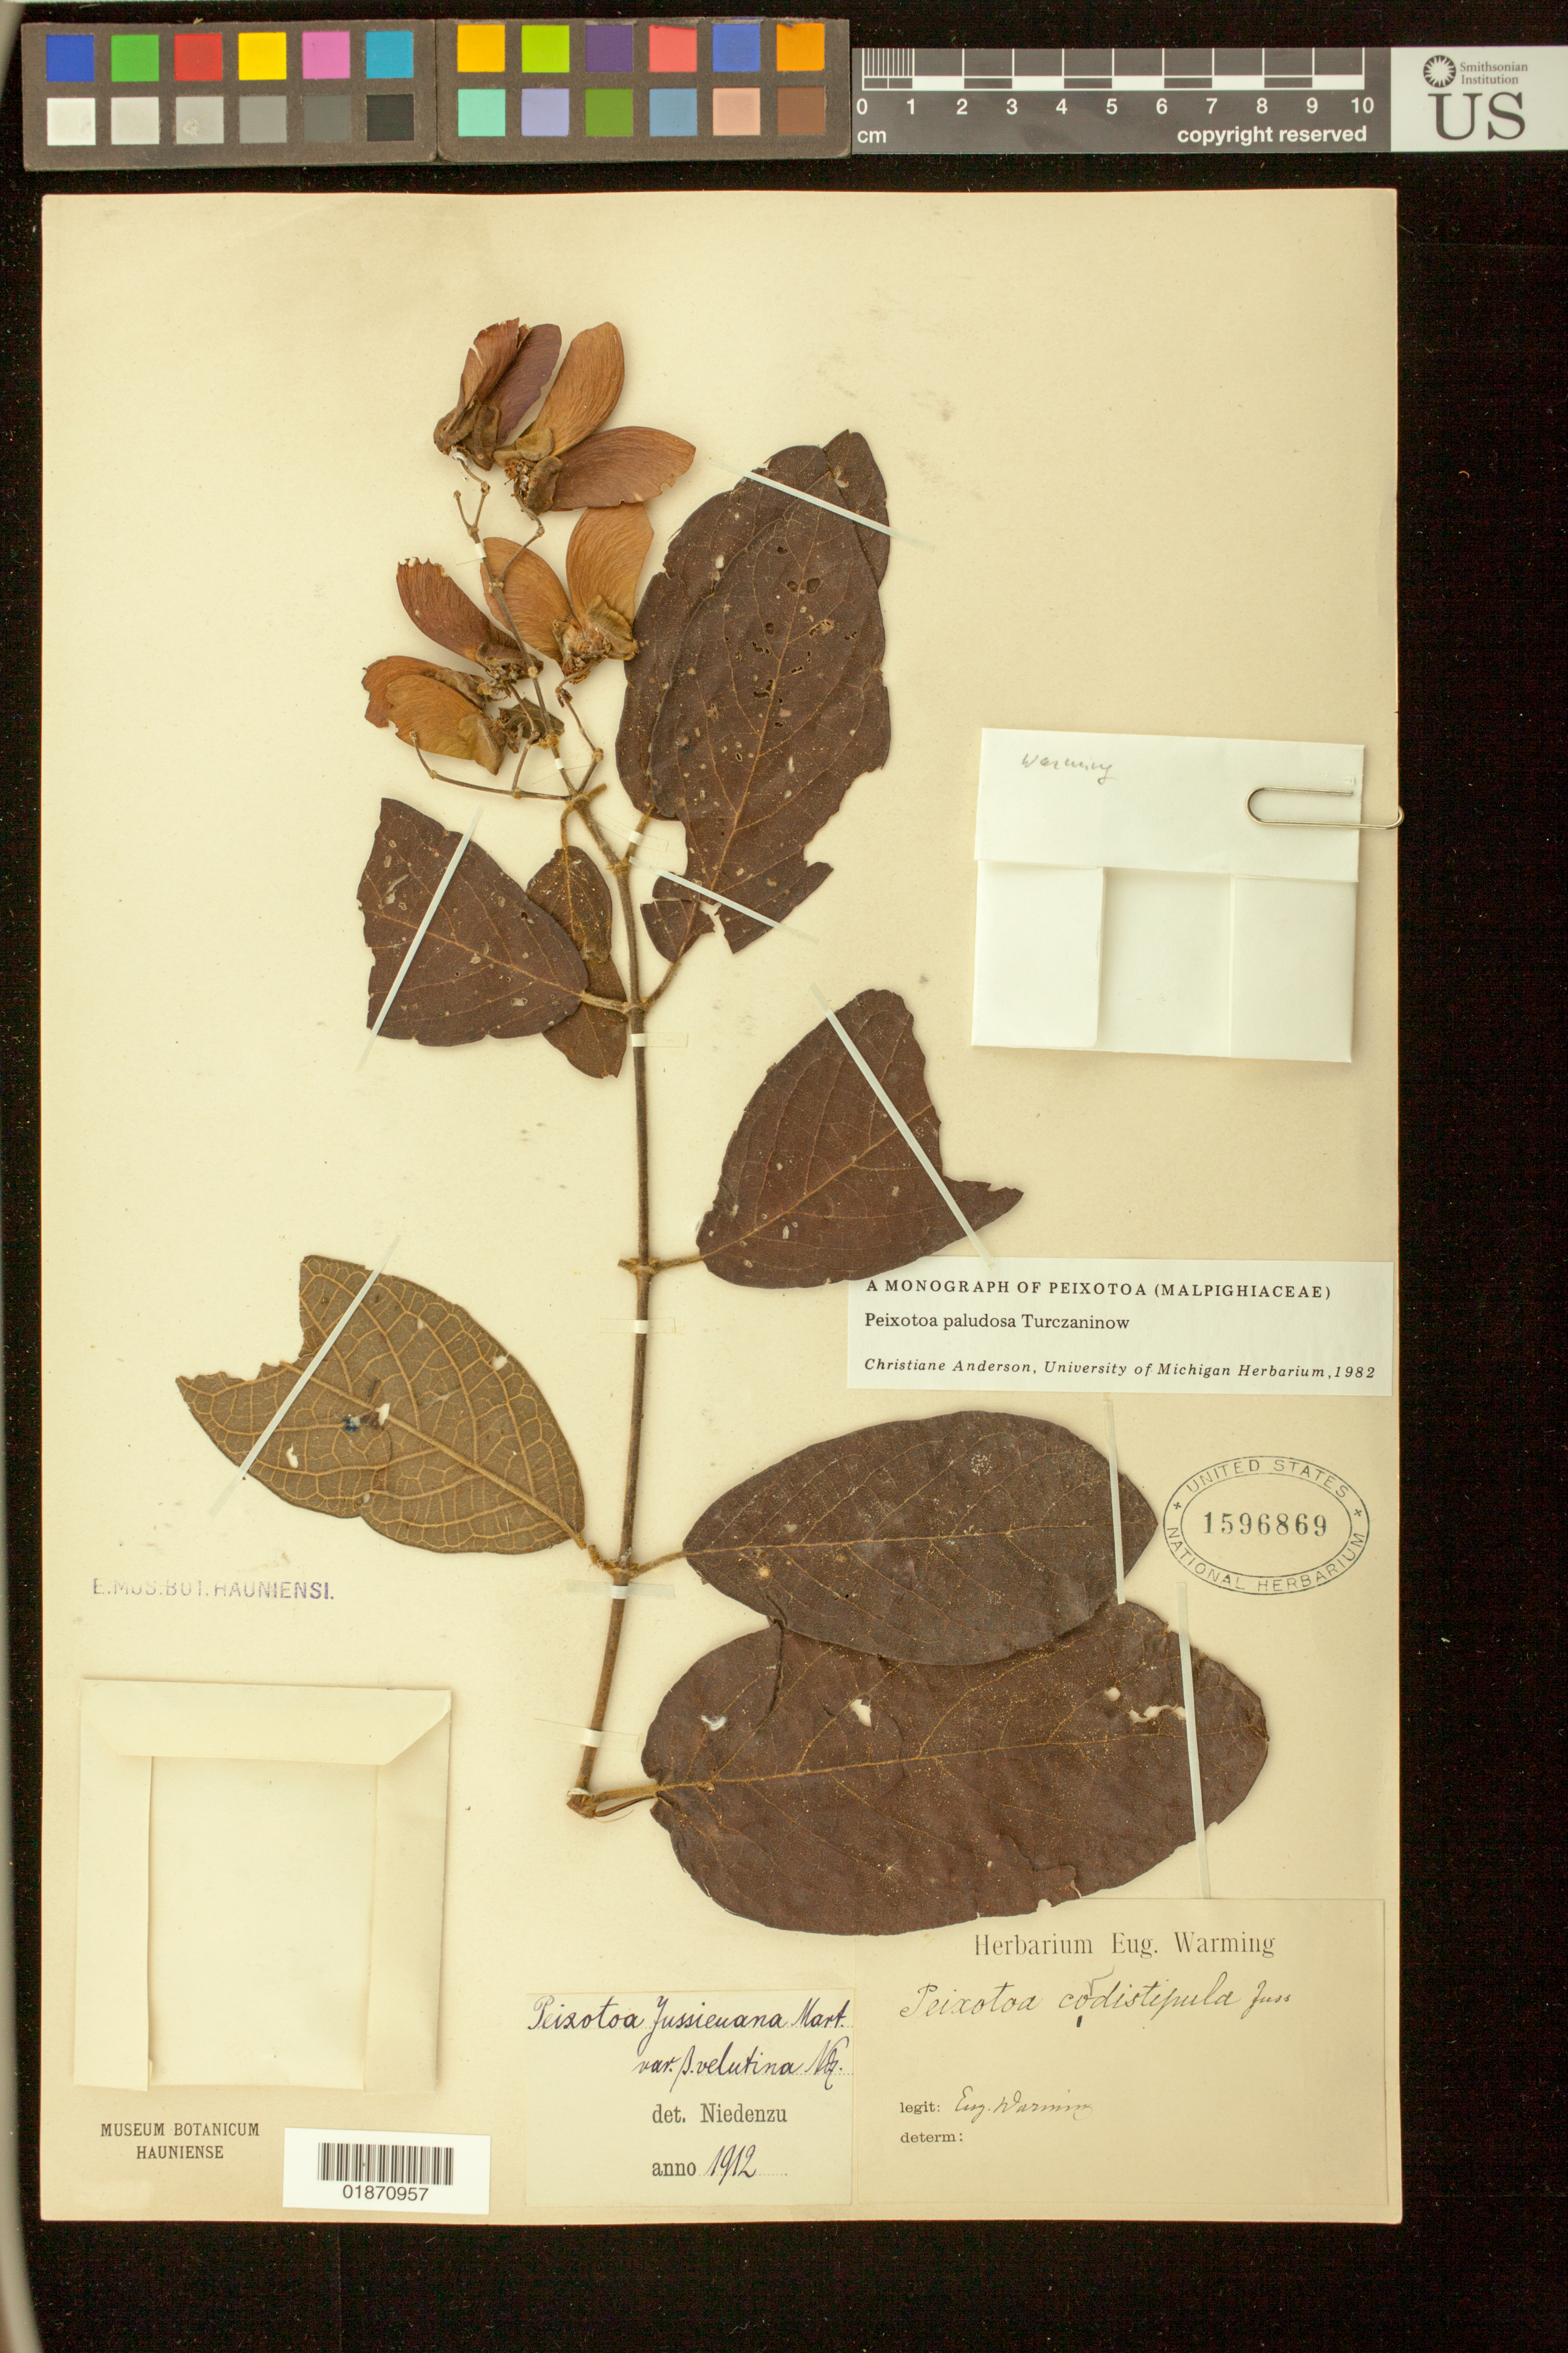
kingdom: Plantae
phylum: Tracheophyta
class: Magnoliopsida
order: Malpighiales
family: Malpighiaceae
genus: Peixotoa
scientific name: Peixotoa paludosa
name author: Turcz.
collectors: E. Warming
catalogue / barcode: US 1596869